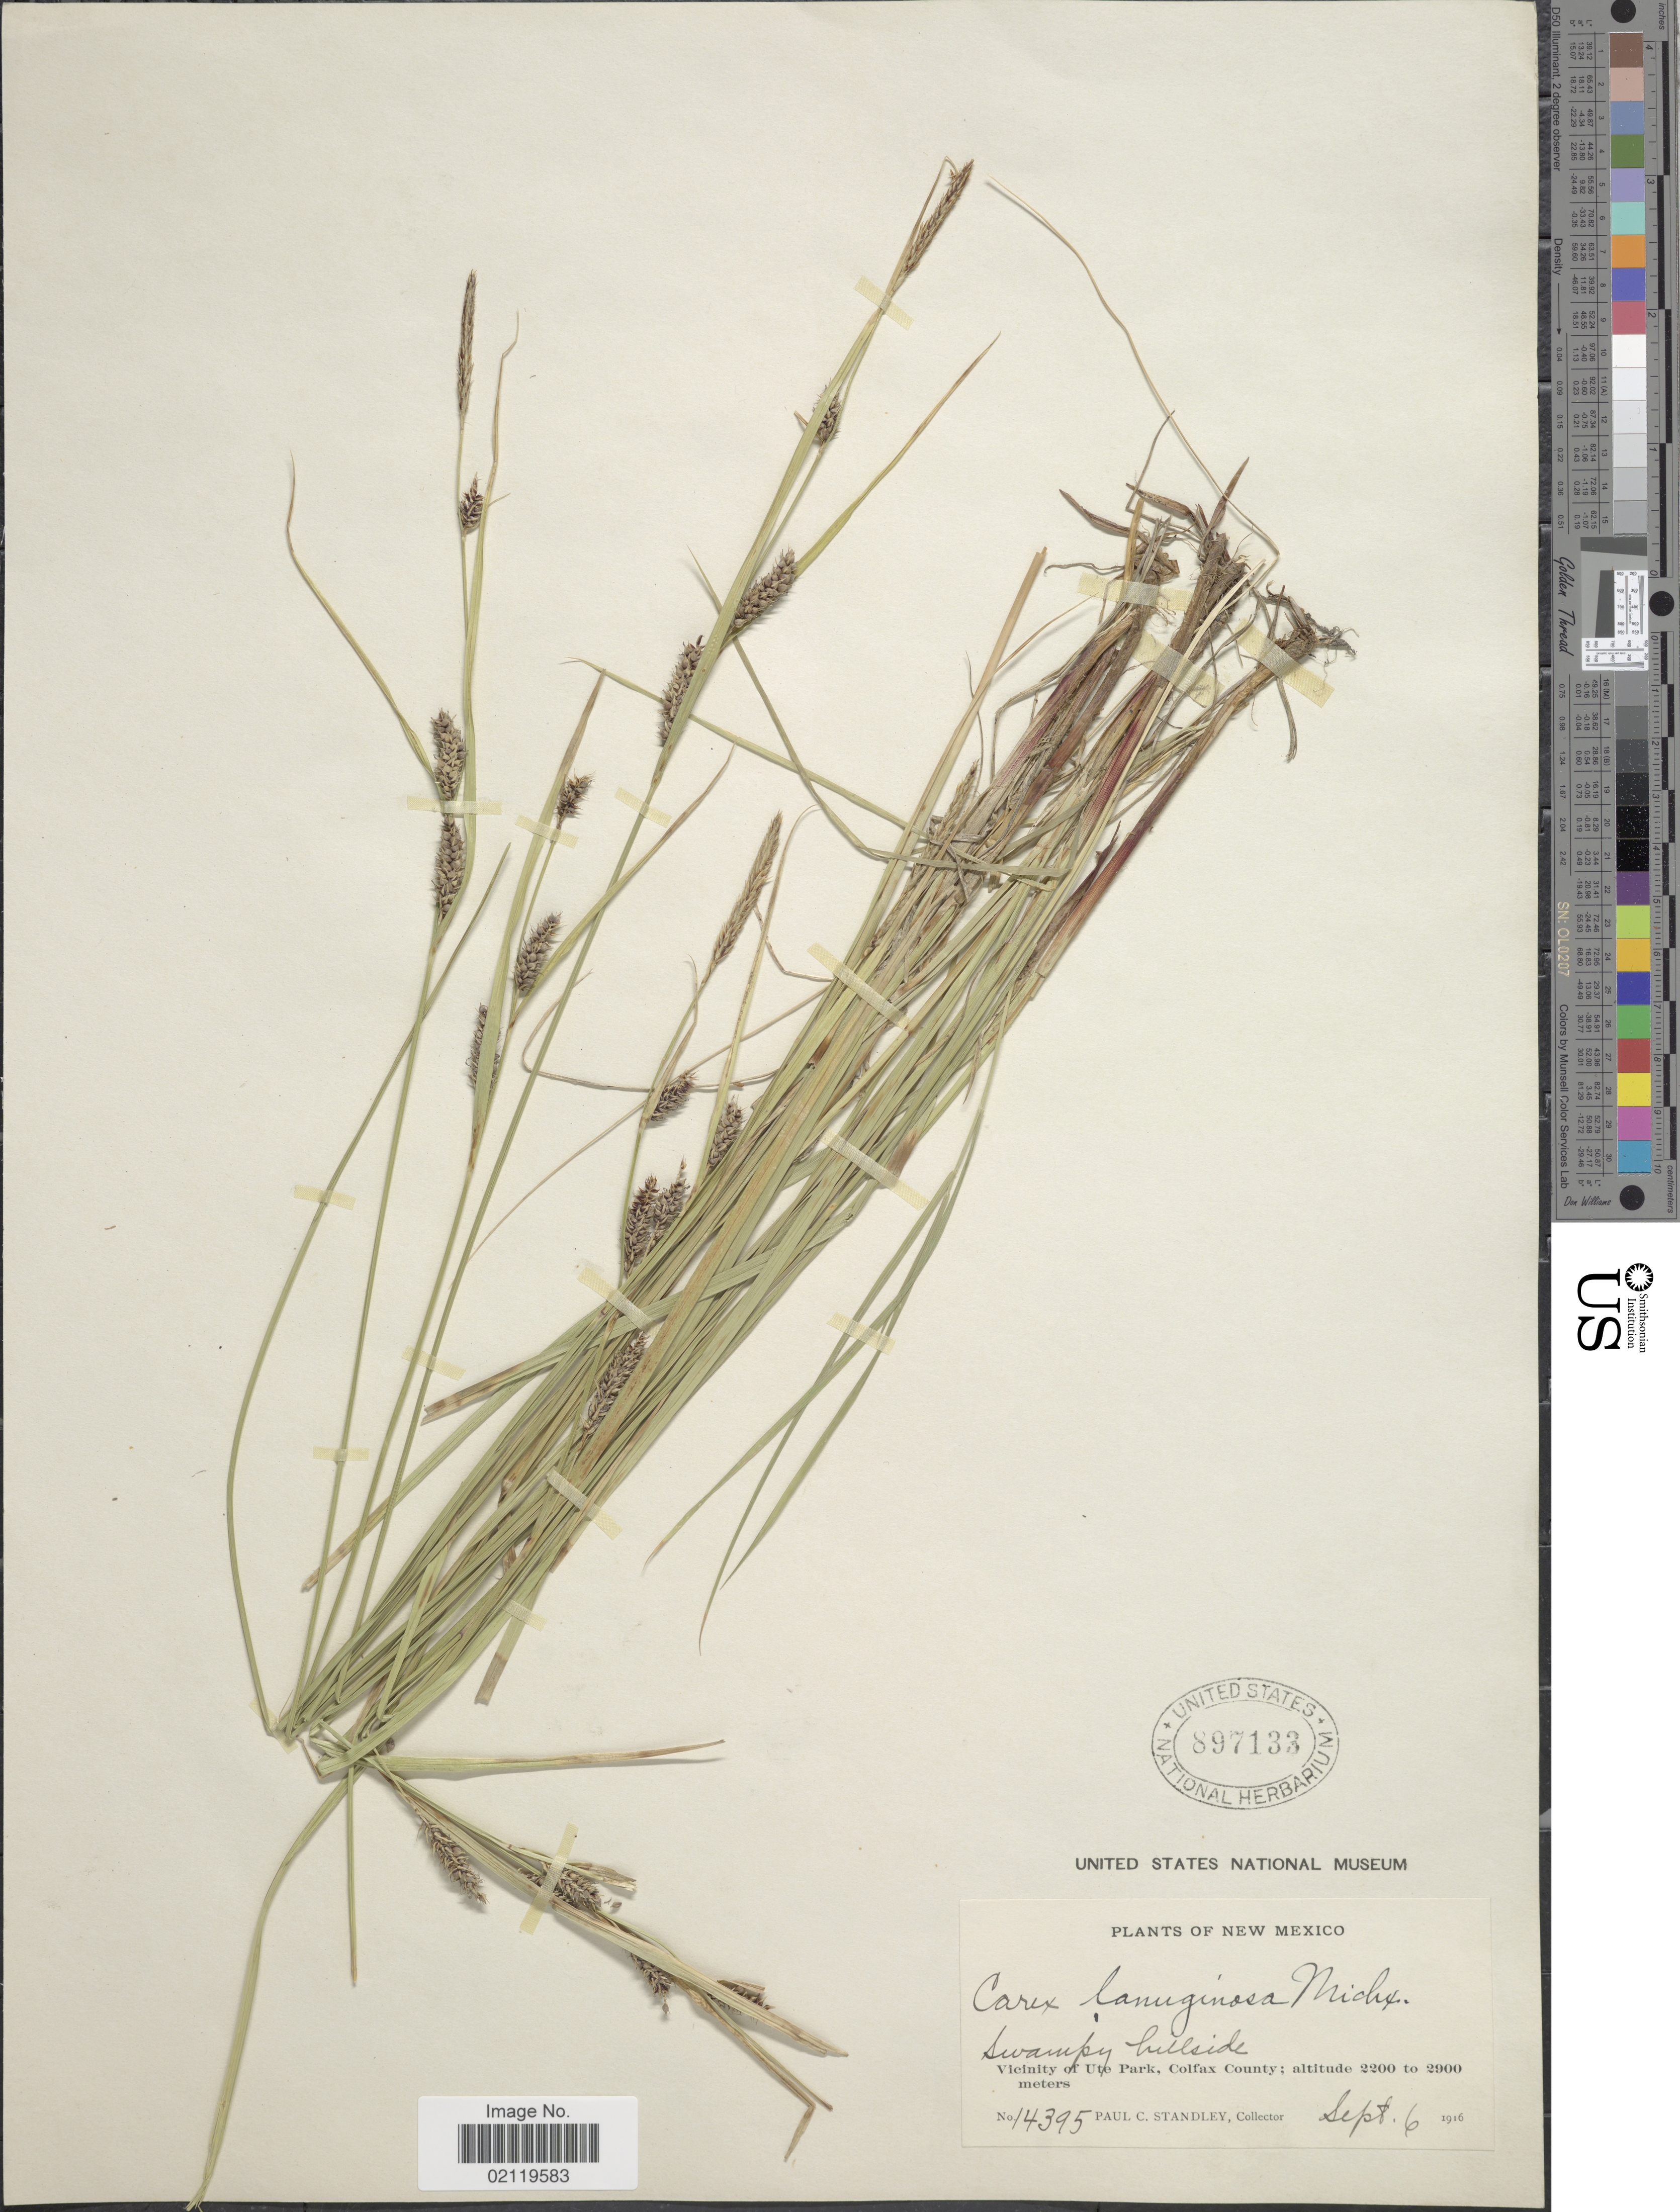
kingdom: Plantae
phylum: Tracheophyta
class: Liliopsida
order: Poales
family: Cyperaceae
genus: Carex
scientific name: Carex pellita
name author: Muhl. ex Willd.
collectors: P. C. Standley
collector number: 14395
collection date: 1916-09-06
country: United States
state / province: New Mexico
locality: Swampy hillside. Vicinity of Ute Park, Colfax County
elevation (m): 2200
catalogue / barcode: US 897133